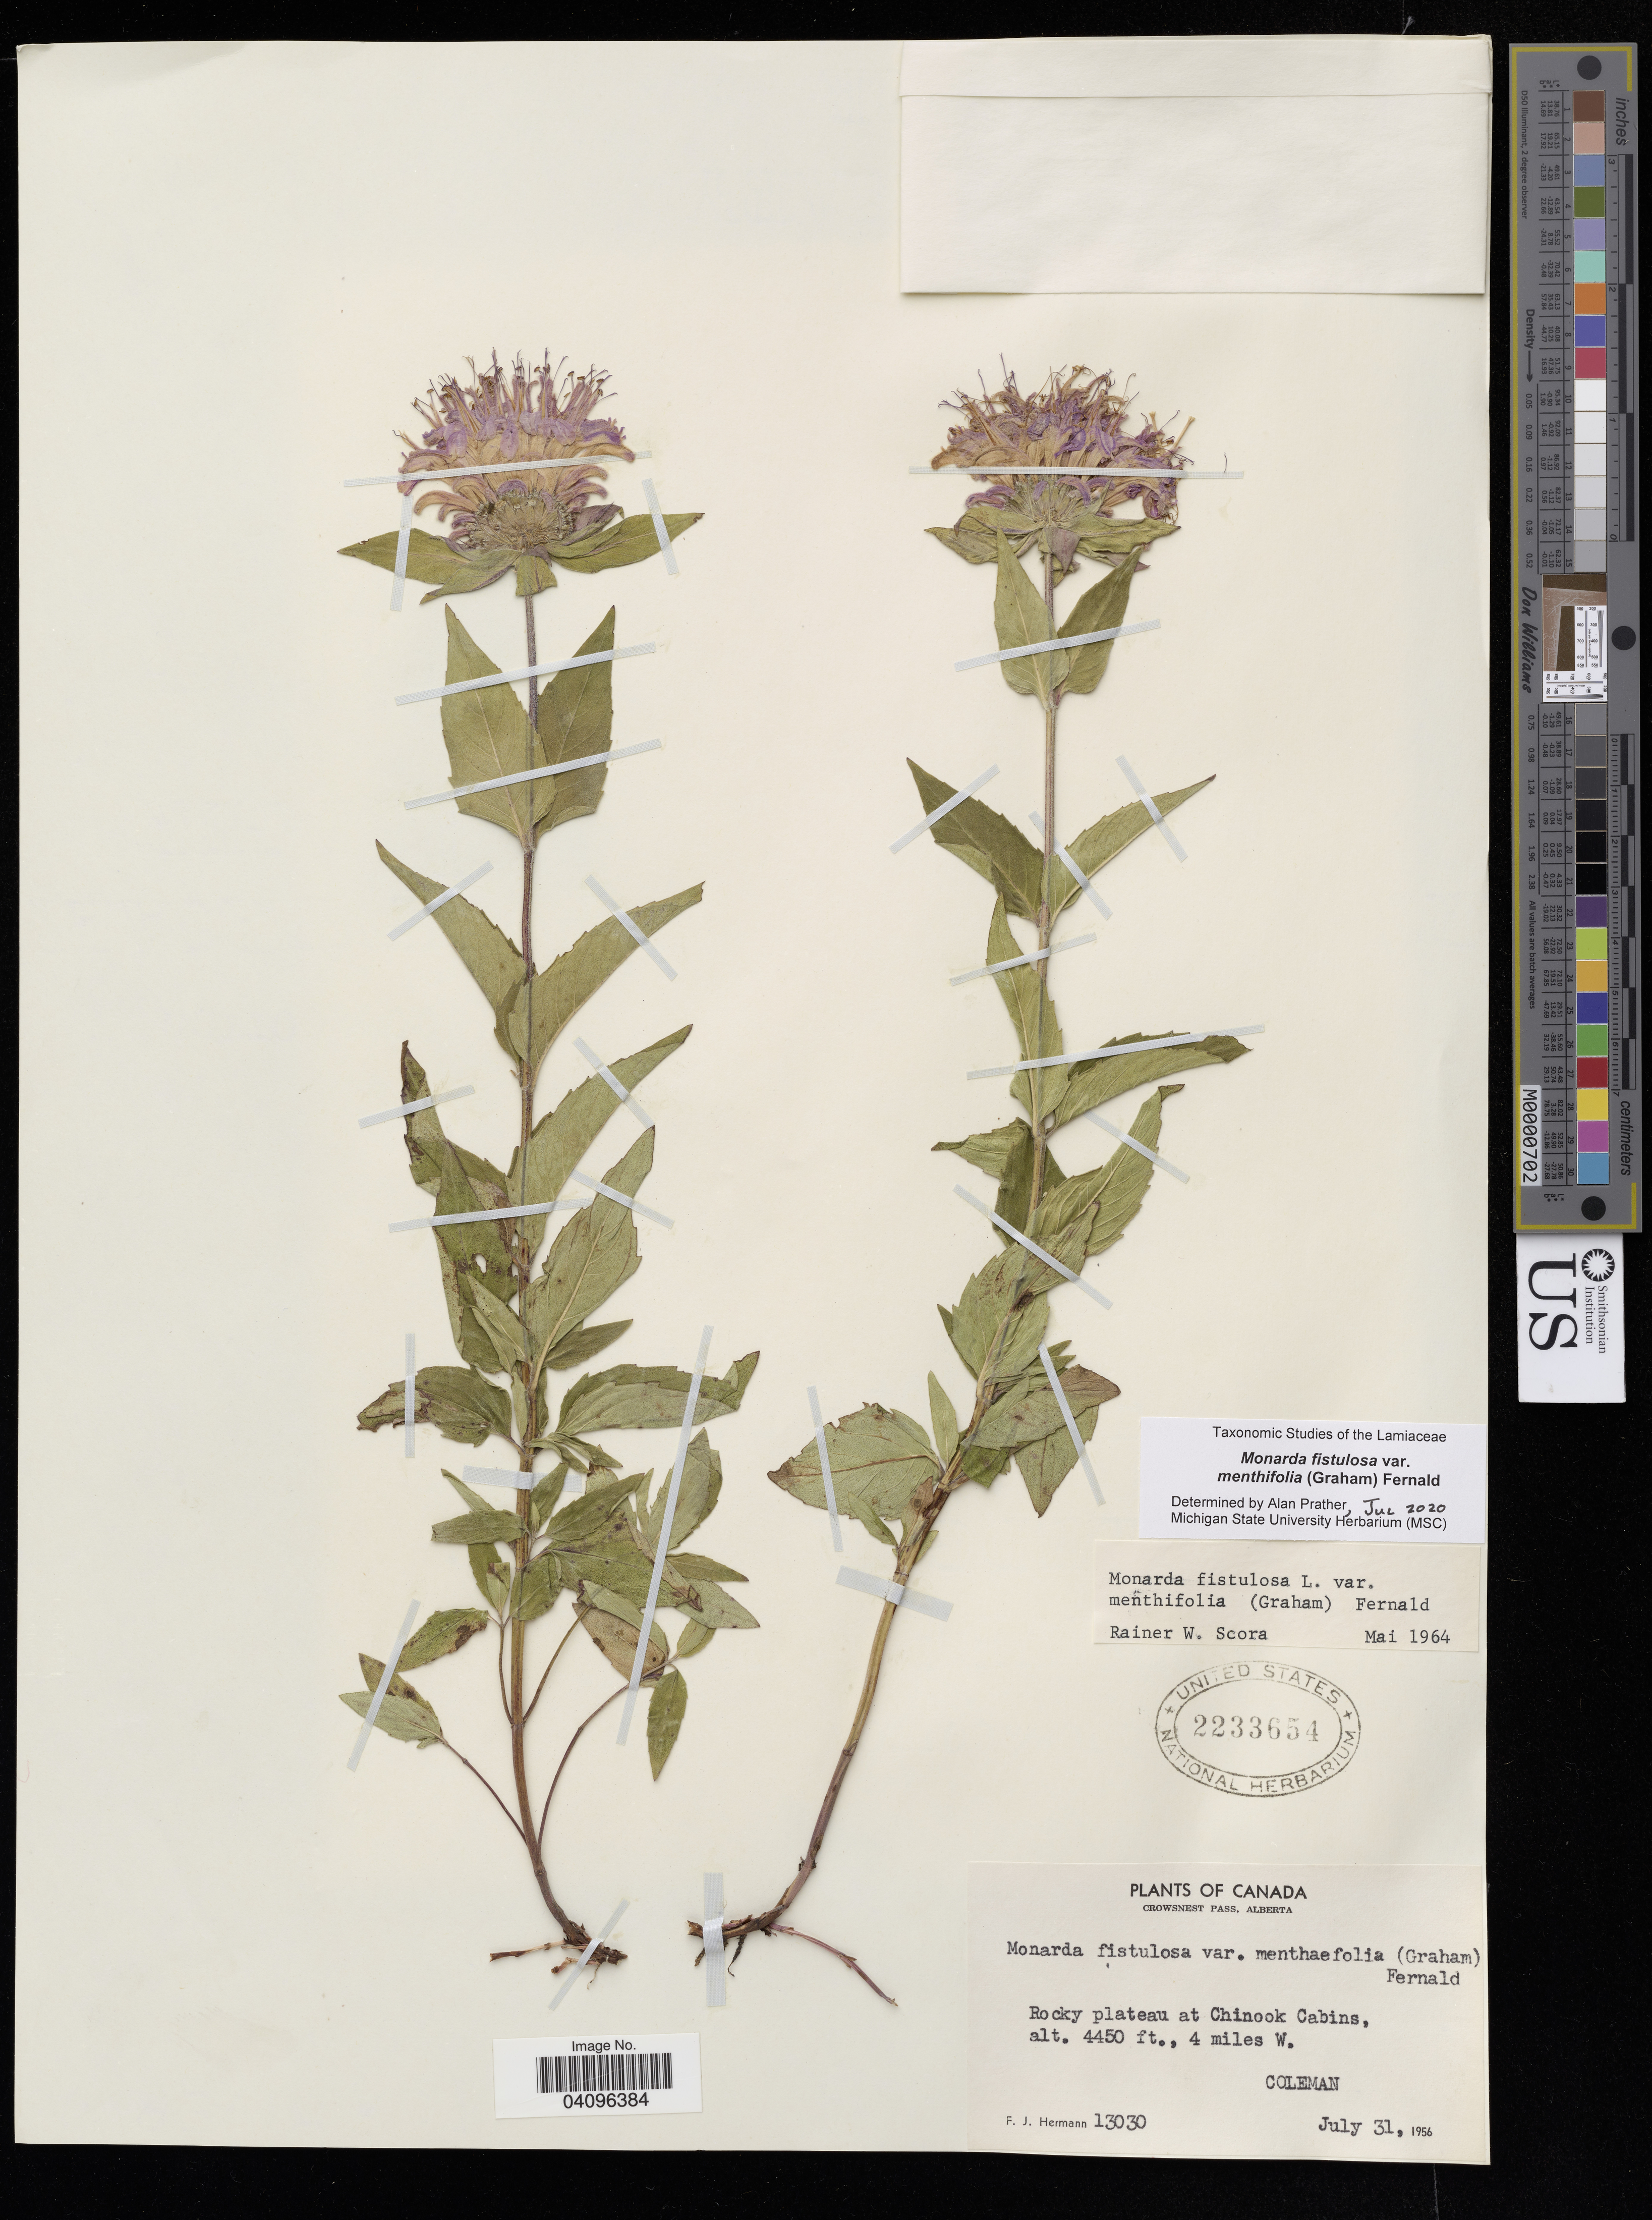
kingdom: Plantae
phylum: Tracheophyta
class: Magnoliopsida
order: Lamiales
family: Lamiaceae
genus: Monarda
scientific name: Monarda fistulosa var. menthifolia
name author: (Graham) Fernald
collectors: F. J. Hermann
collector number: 13030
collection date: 1956-07-31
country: Canada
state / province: Alberta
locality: Crowsnest Pass, Rocky plateau at Chinook Cabins, 4 miles W.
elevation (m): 1356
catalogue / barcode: US 2233654